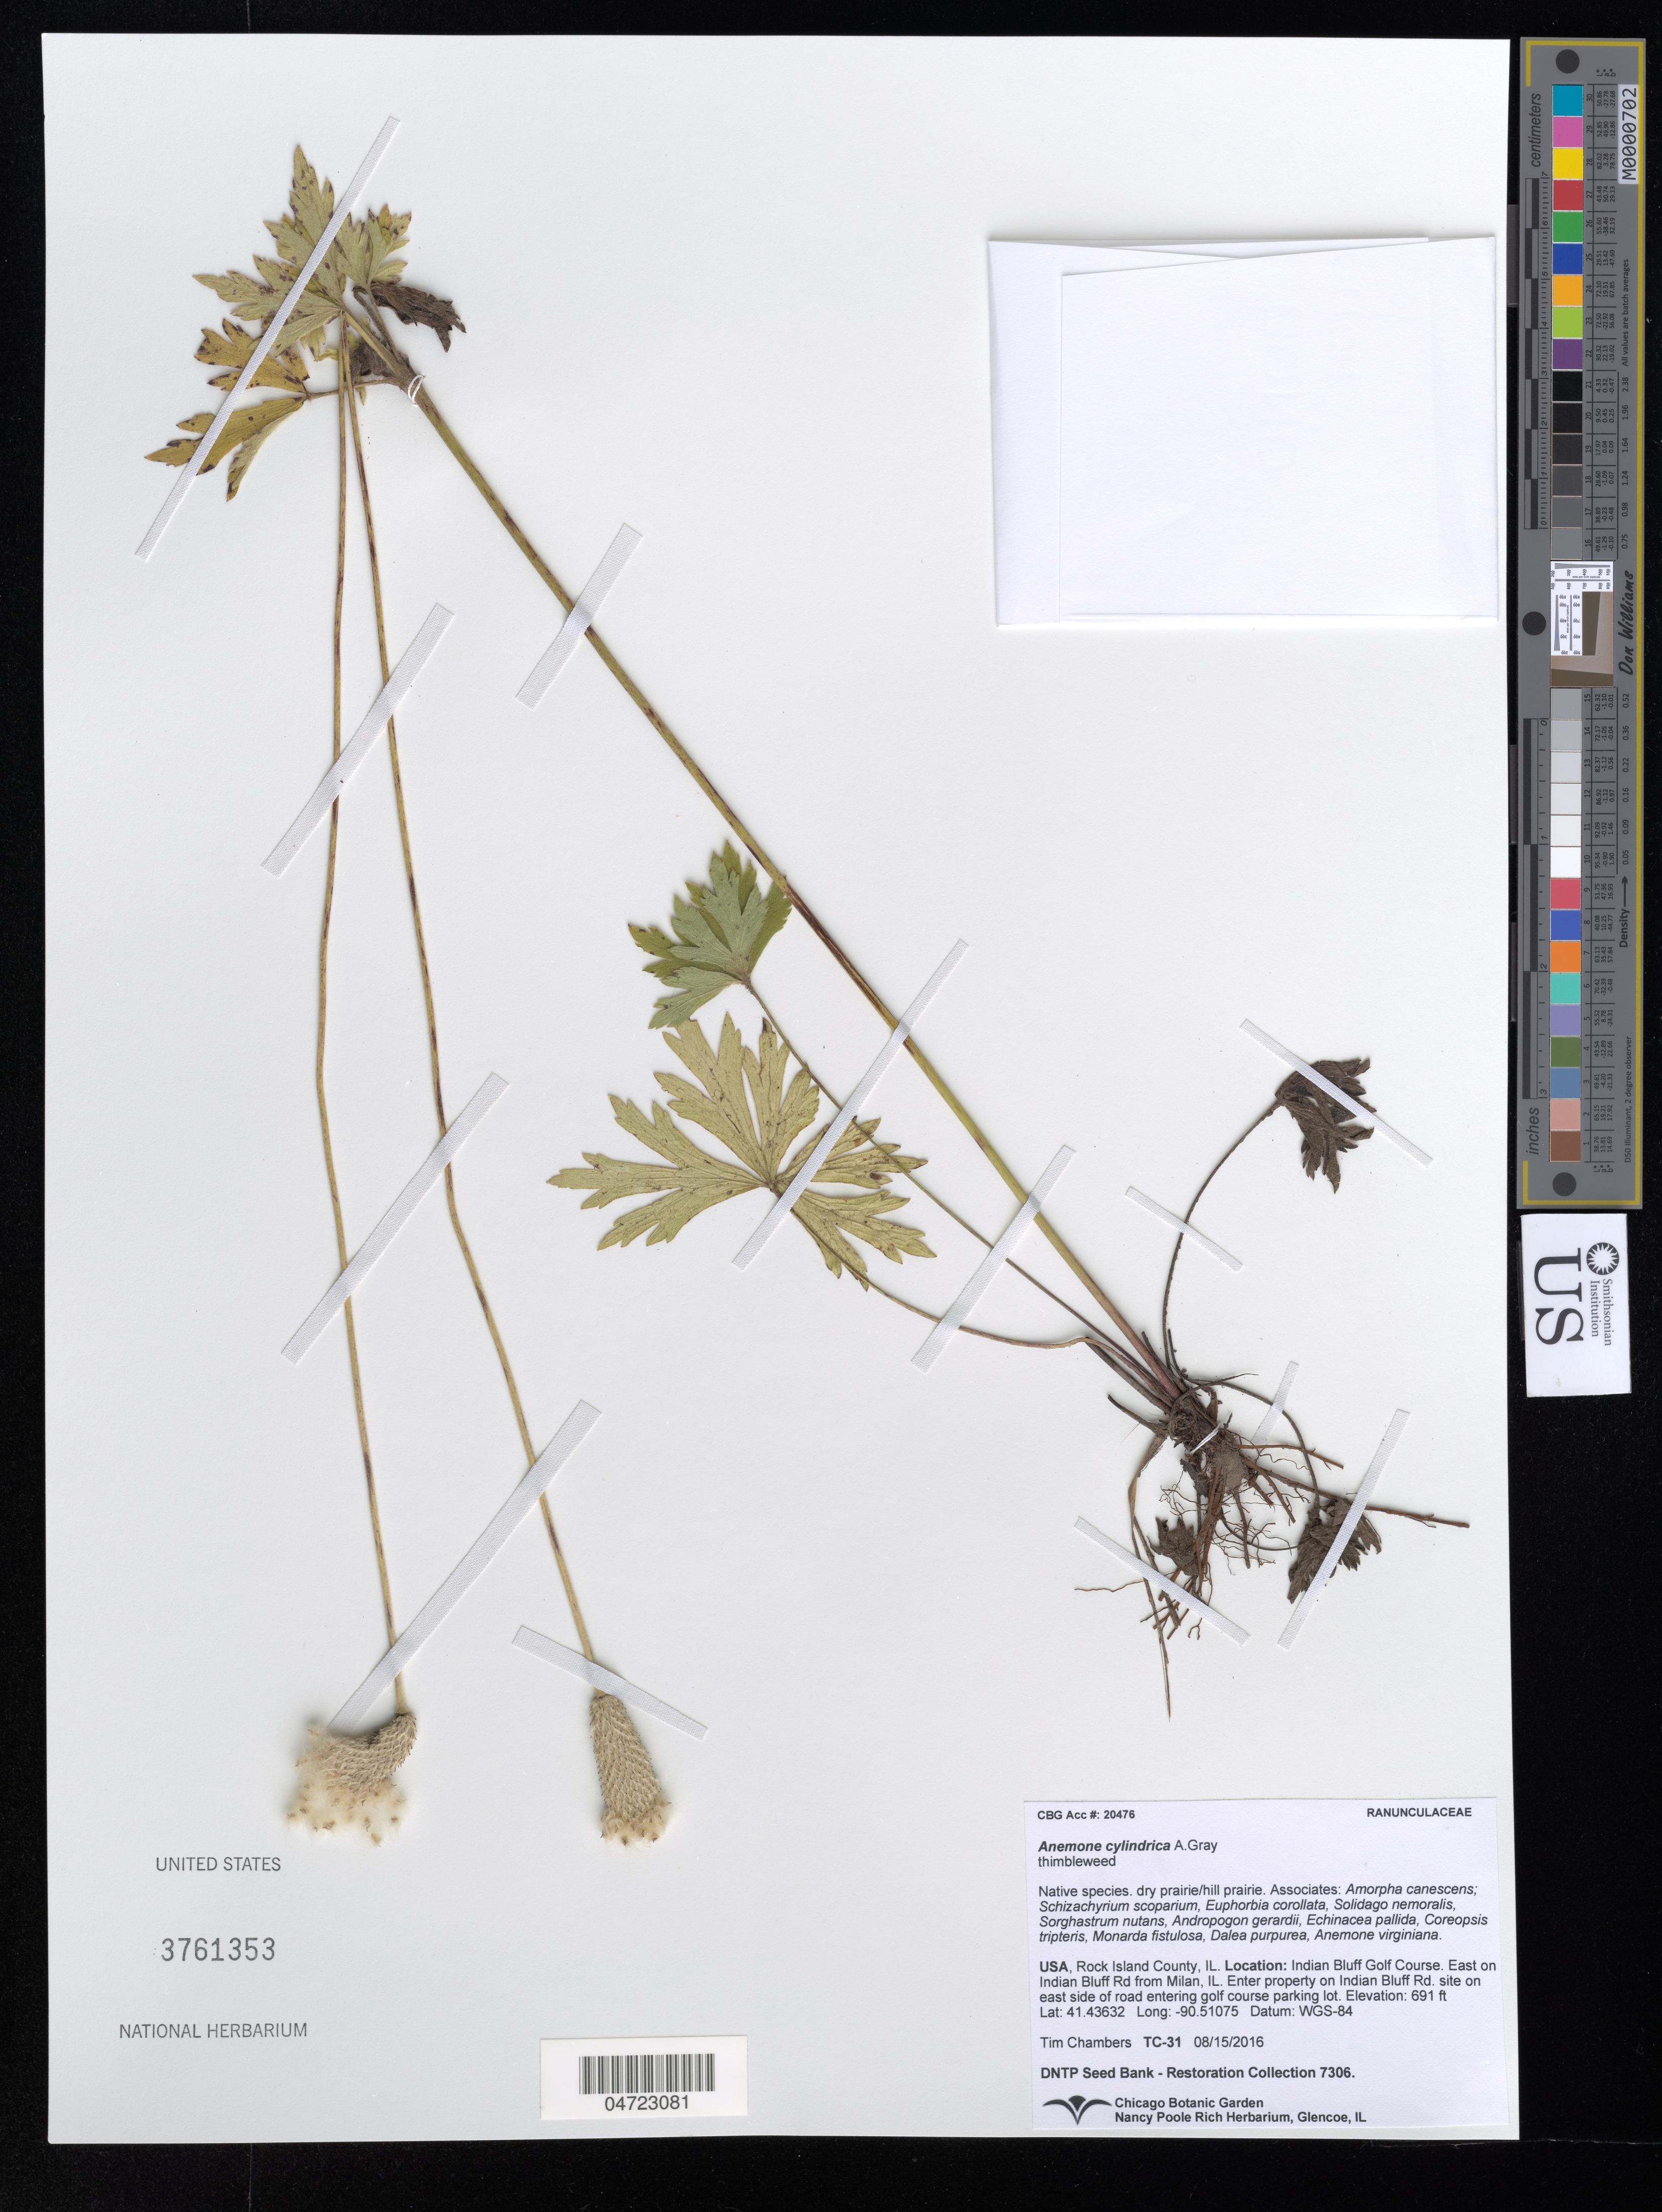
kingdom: Plantae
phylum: Tracheophyta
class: Magnoliopsida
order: Ranunculales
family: Ranunculaceae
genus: Anemone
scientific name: Anemone cylindrica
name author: A. Gray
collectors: T. Chambers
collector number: TC-31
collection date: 2016-08-15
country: United States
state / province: Illinois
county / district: Rock Island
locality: Rock Island County. Indian Bluff Golf Course. East on Indian Bluff Rd from Milan, IL. Enter property on Indian Bluff Rd. site on east side of road entering golf course parking lot.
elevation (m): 211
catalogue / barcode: US 3761353